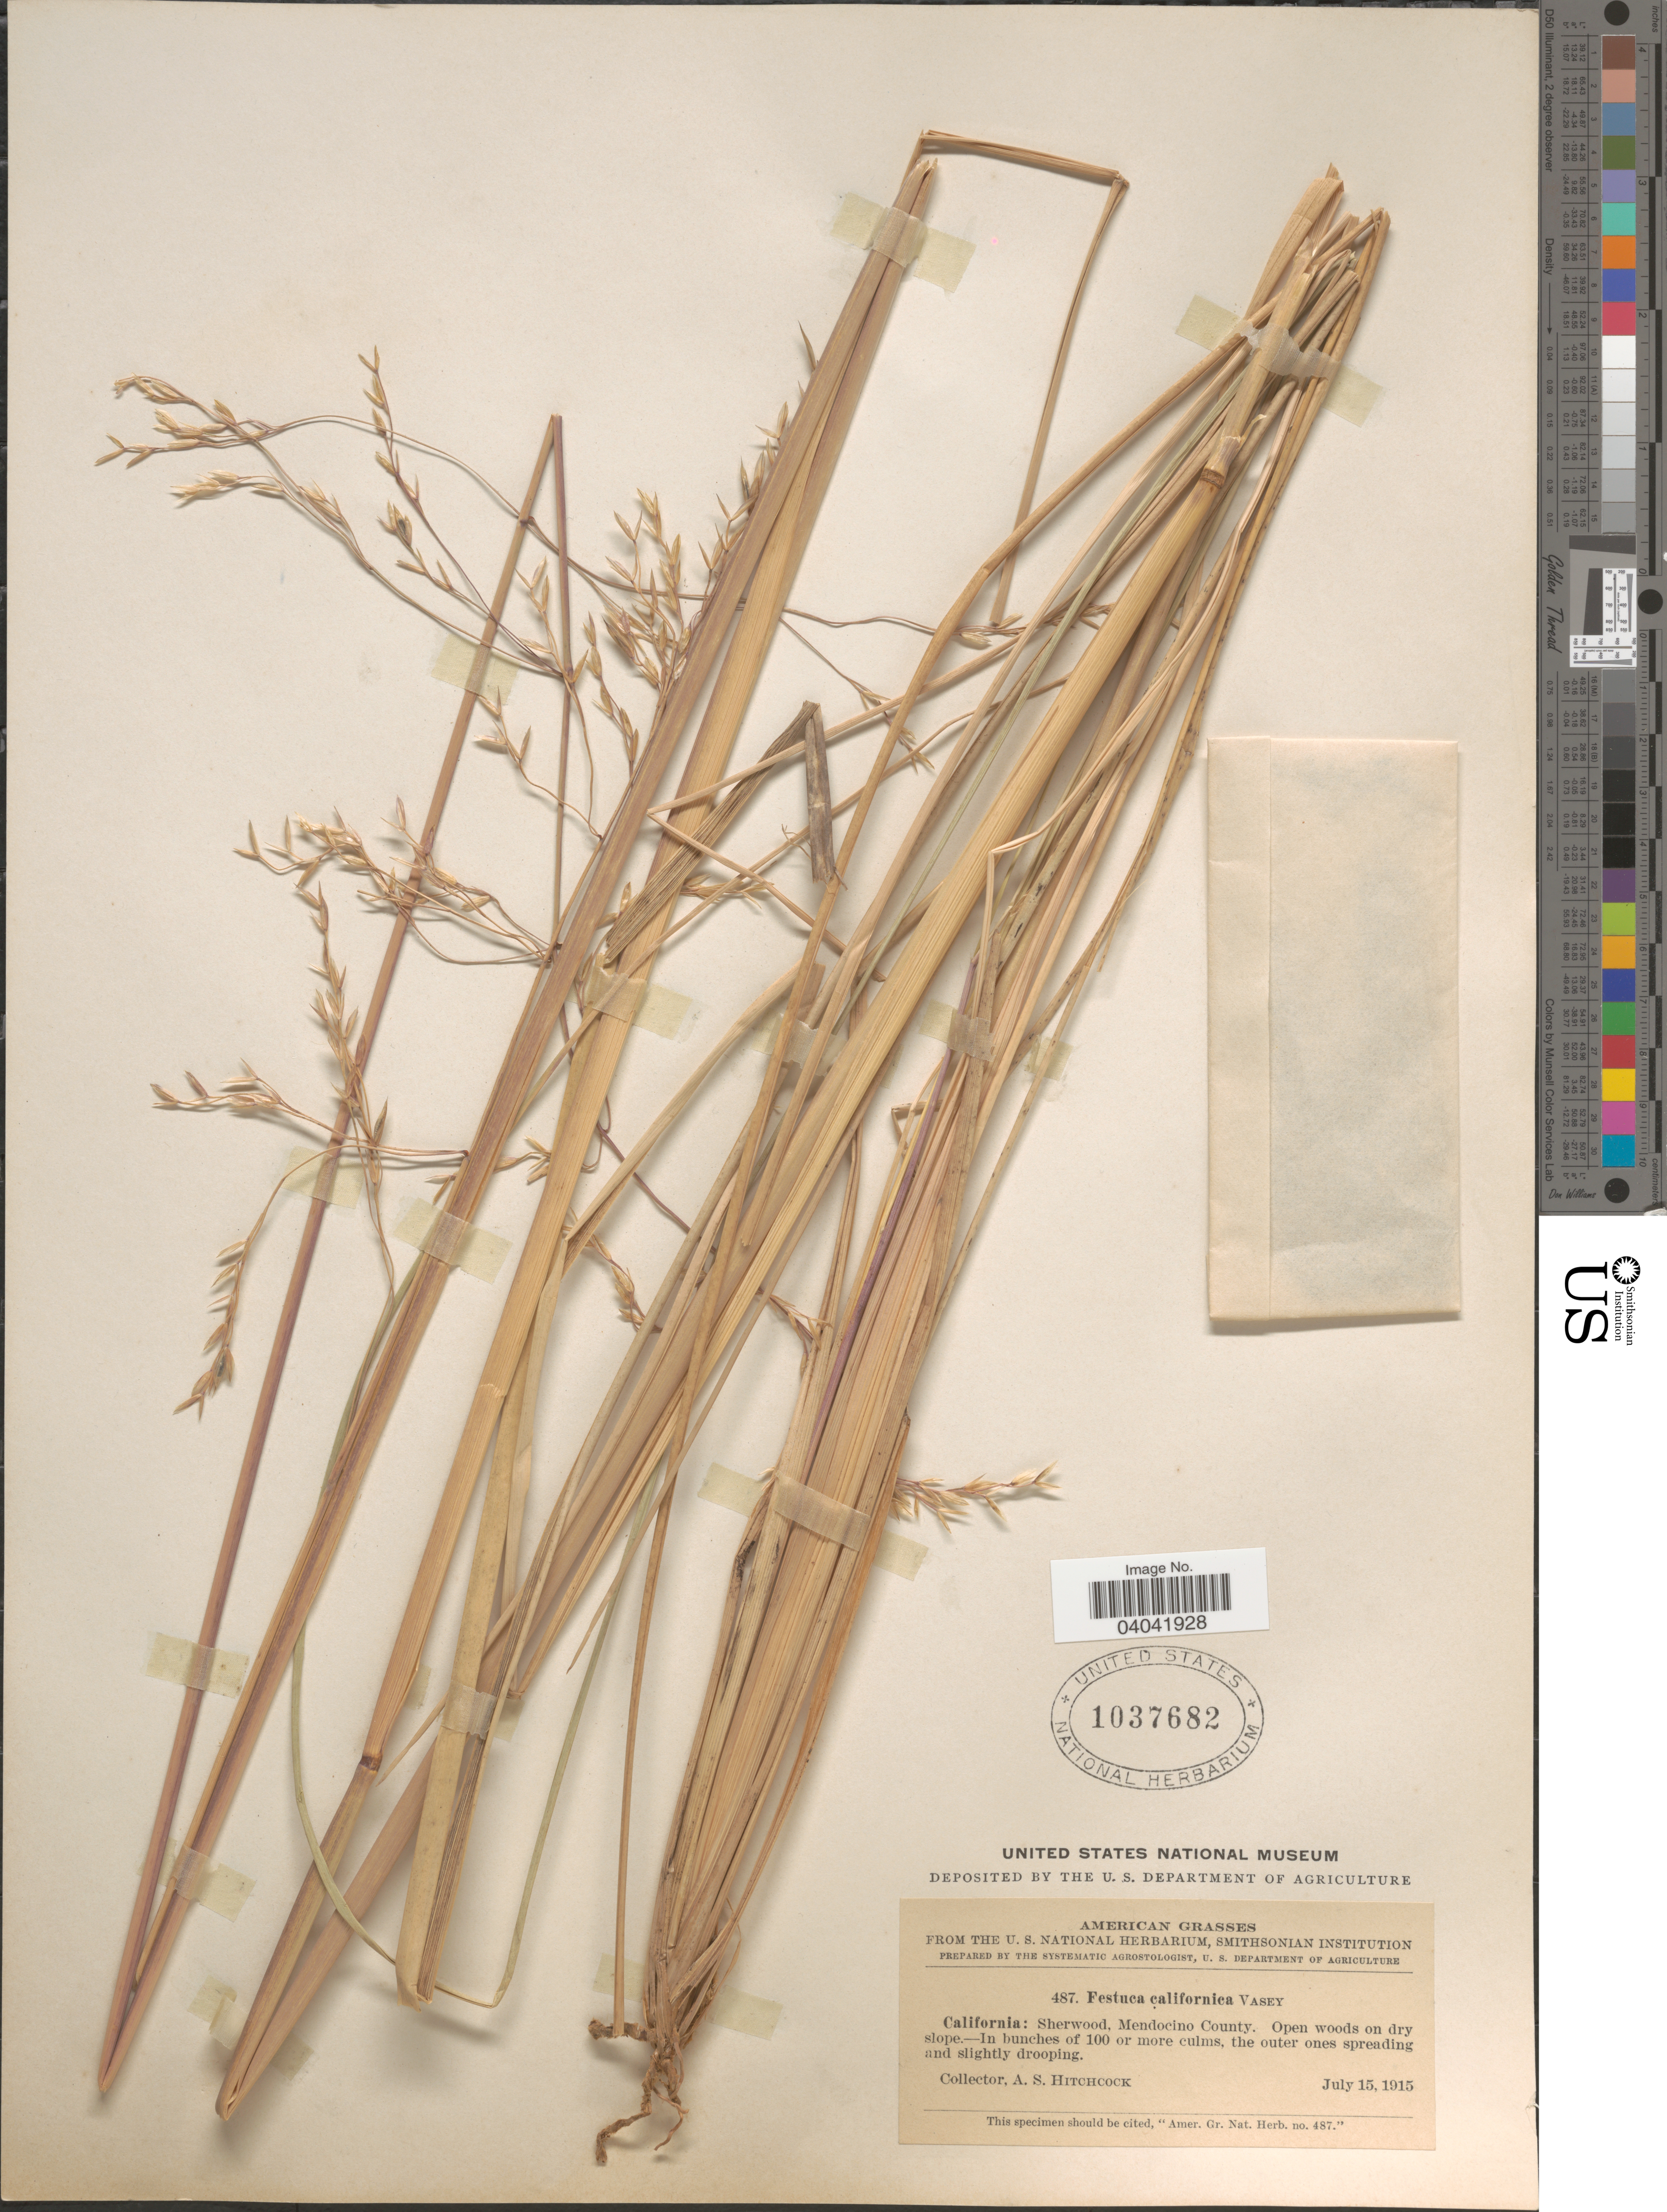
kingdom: Plantae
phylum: Tracheophyta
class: Liliopsida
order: Poales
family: Poaceae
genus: Festuca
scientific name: Festuca californica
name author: Vasey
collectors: A. S. Hitchcock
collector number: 487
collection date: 1915-07-15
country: United States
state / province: California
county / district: Mendocino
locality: Sherwood, Mendocino County.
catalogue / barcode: US 1037682